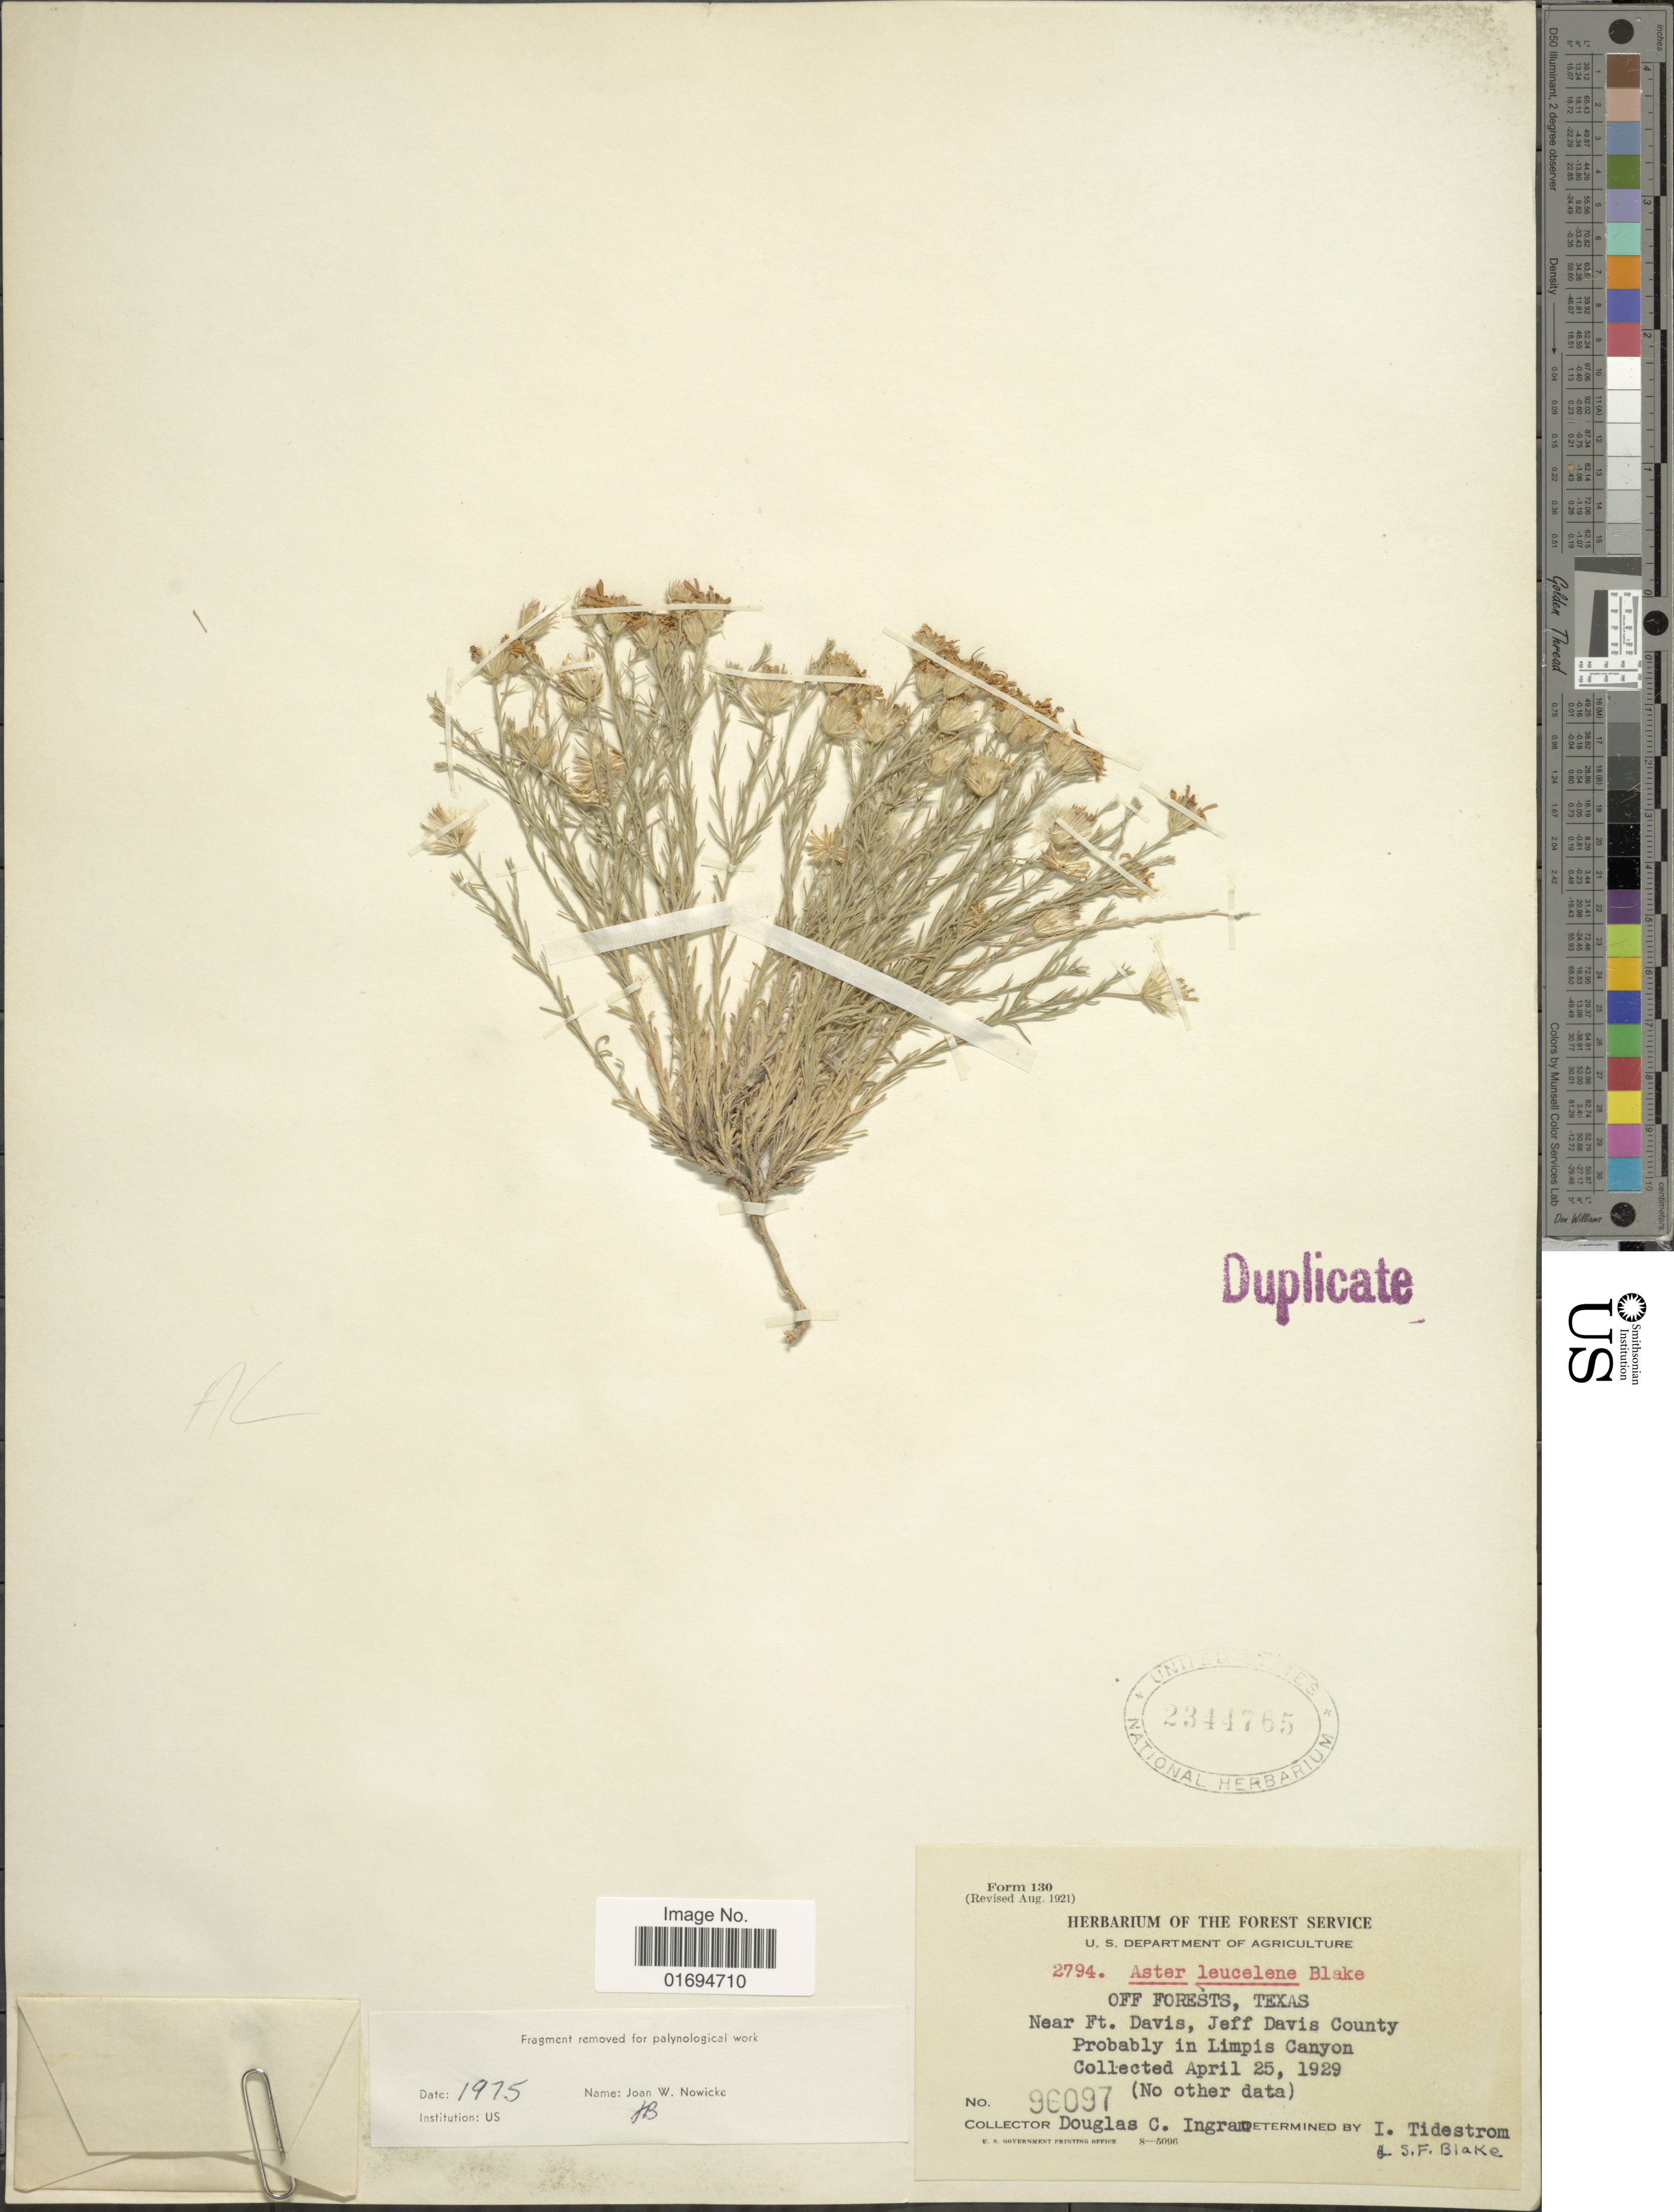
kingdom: Plantae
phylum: Tracheophyta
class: Magnoliopsida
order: Asterales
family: Asteraceae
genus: Chaetopappa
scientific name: Chaetopappa ericoides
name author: (Torr.) G.L. Nesom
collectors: D. C. Ingram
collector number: B. 2794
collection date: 1929-04-25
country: United States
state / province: Texas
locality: Off Forests, near Ft. Davis, Jeff Davis County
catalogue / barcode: US 2344765